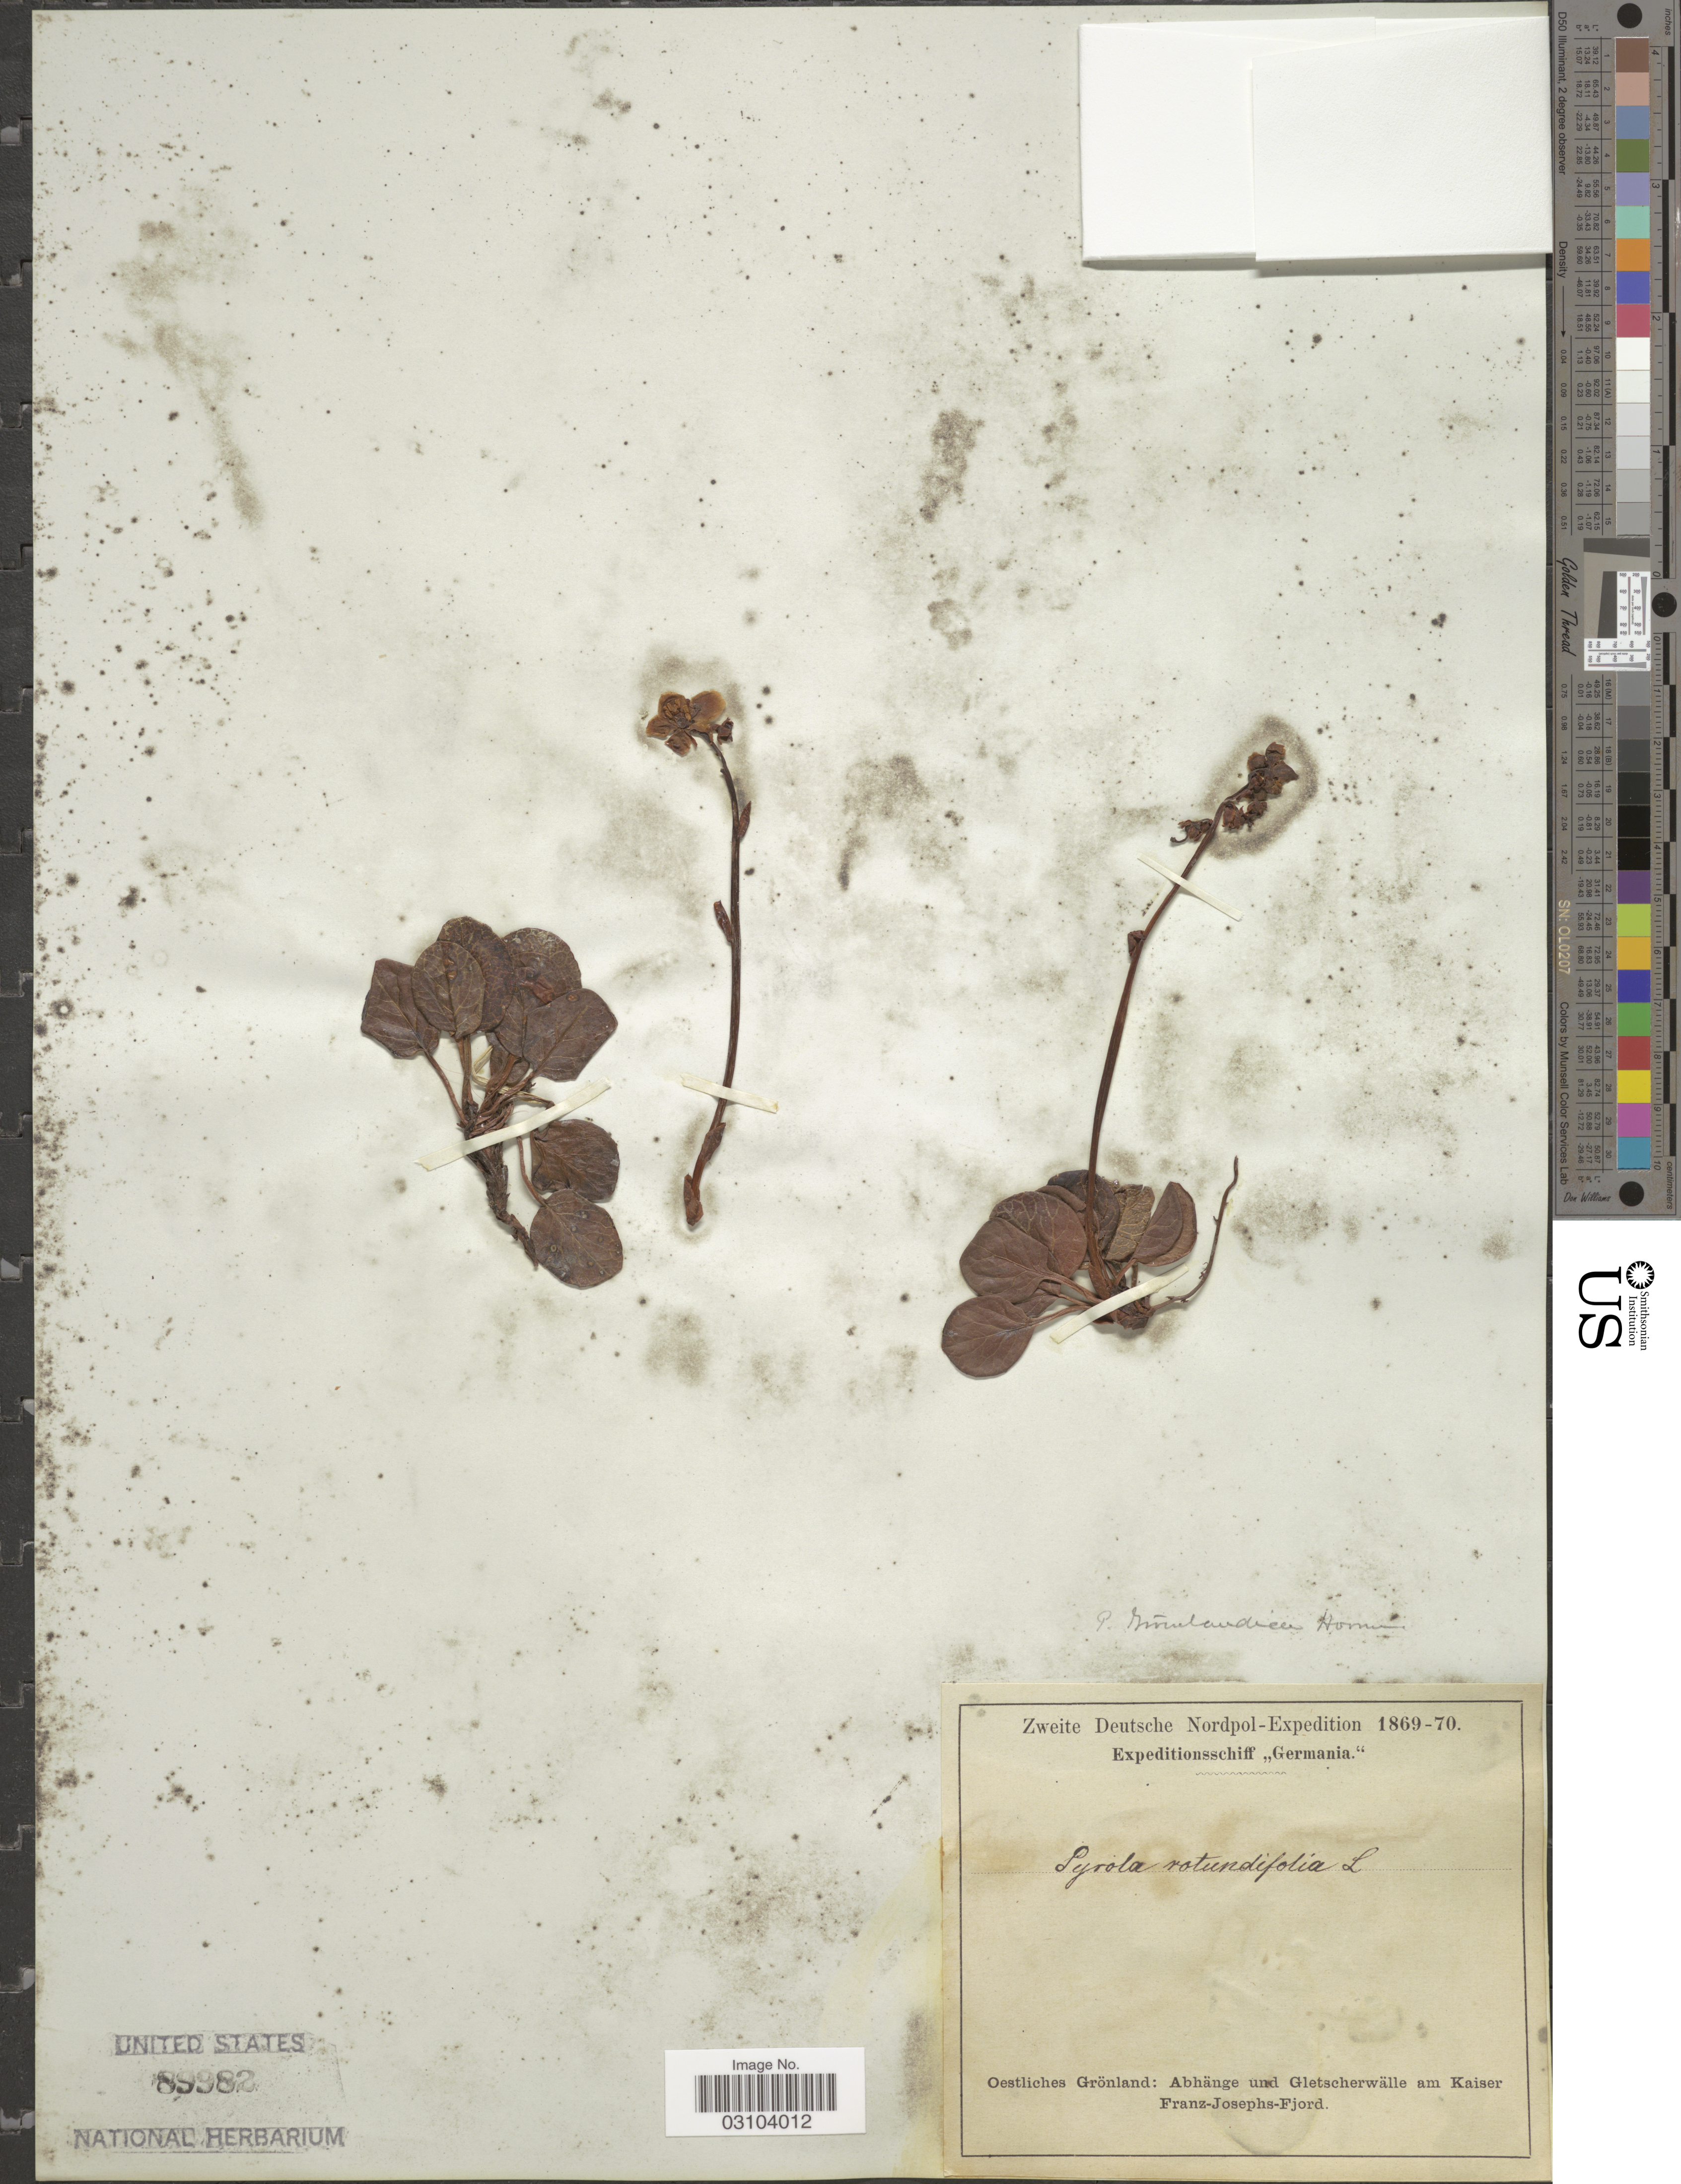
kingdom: Plantae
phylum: Tracheophyta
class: Magnoliopsida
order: Ericales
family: Ericaceae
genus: Pyrola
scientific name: Pyrola grandiflora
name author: Radius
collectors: Zweite Deutsche Nordpol-Expedition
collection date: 1869/1870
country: Greenland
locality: Oestliches Grönland: Abhänge und Gletscherwälle am Kaiser Franz-Josephs-Fjord.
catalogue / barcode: US 89982